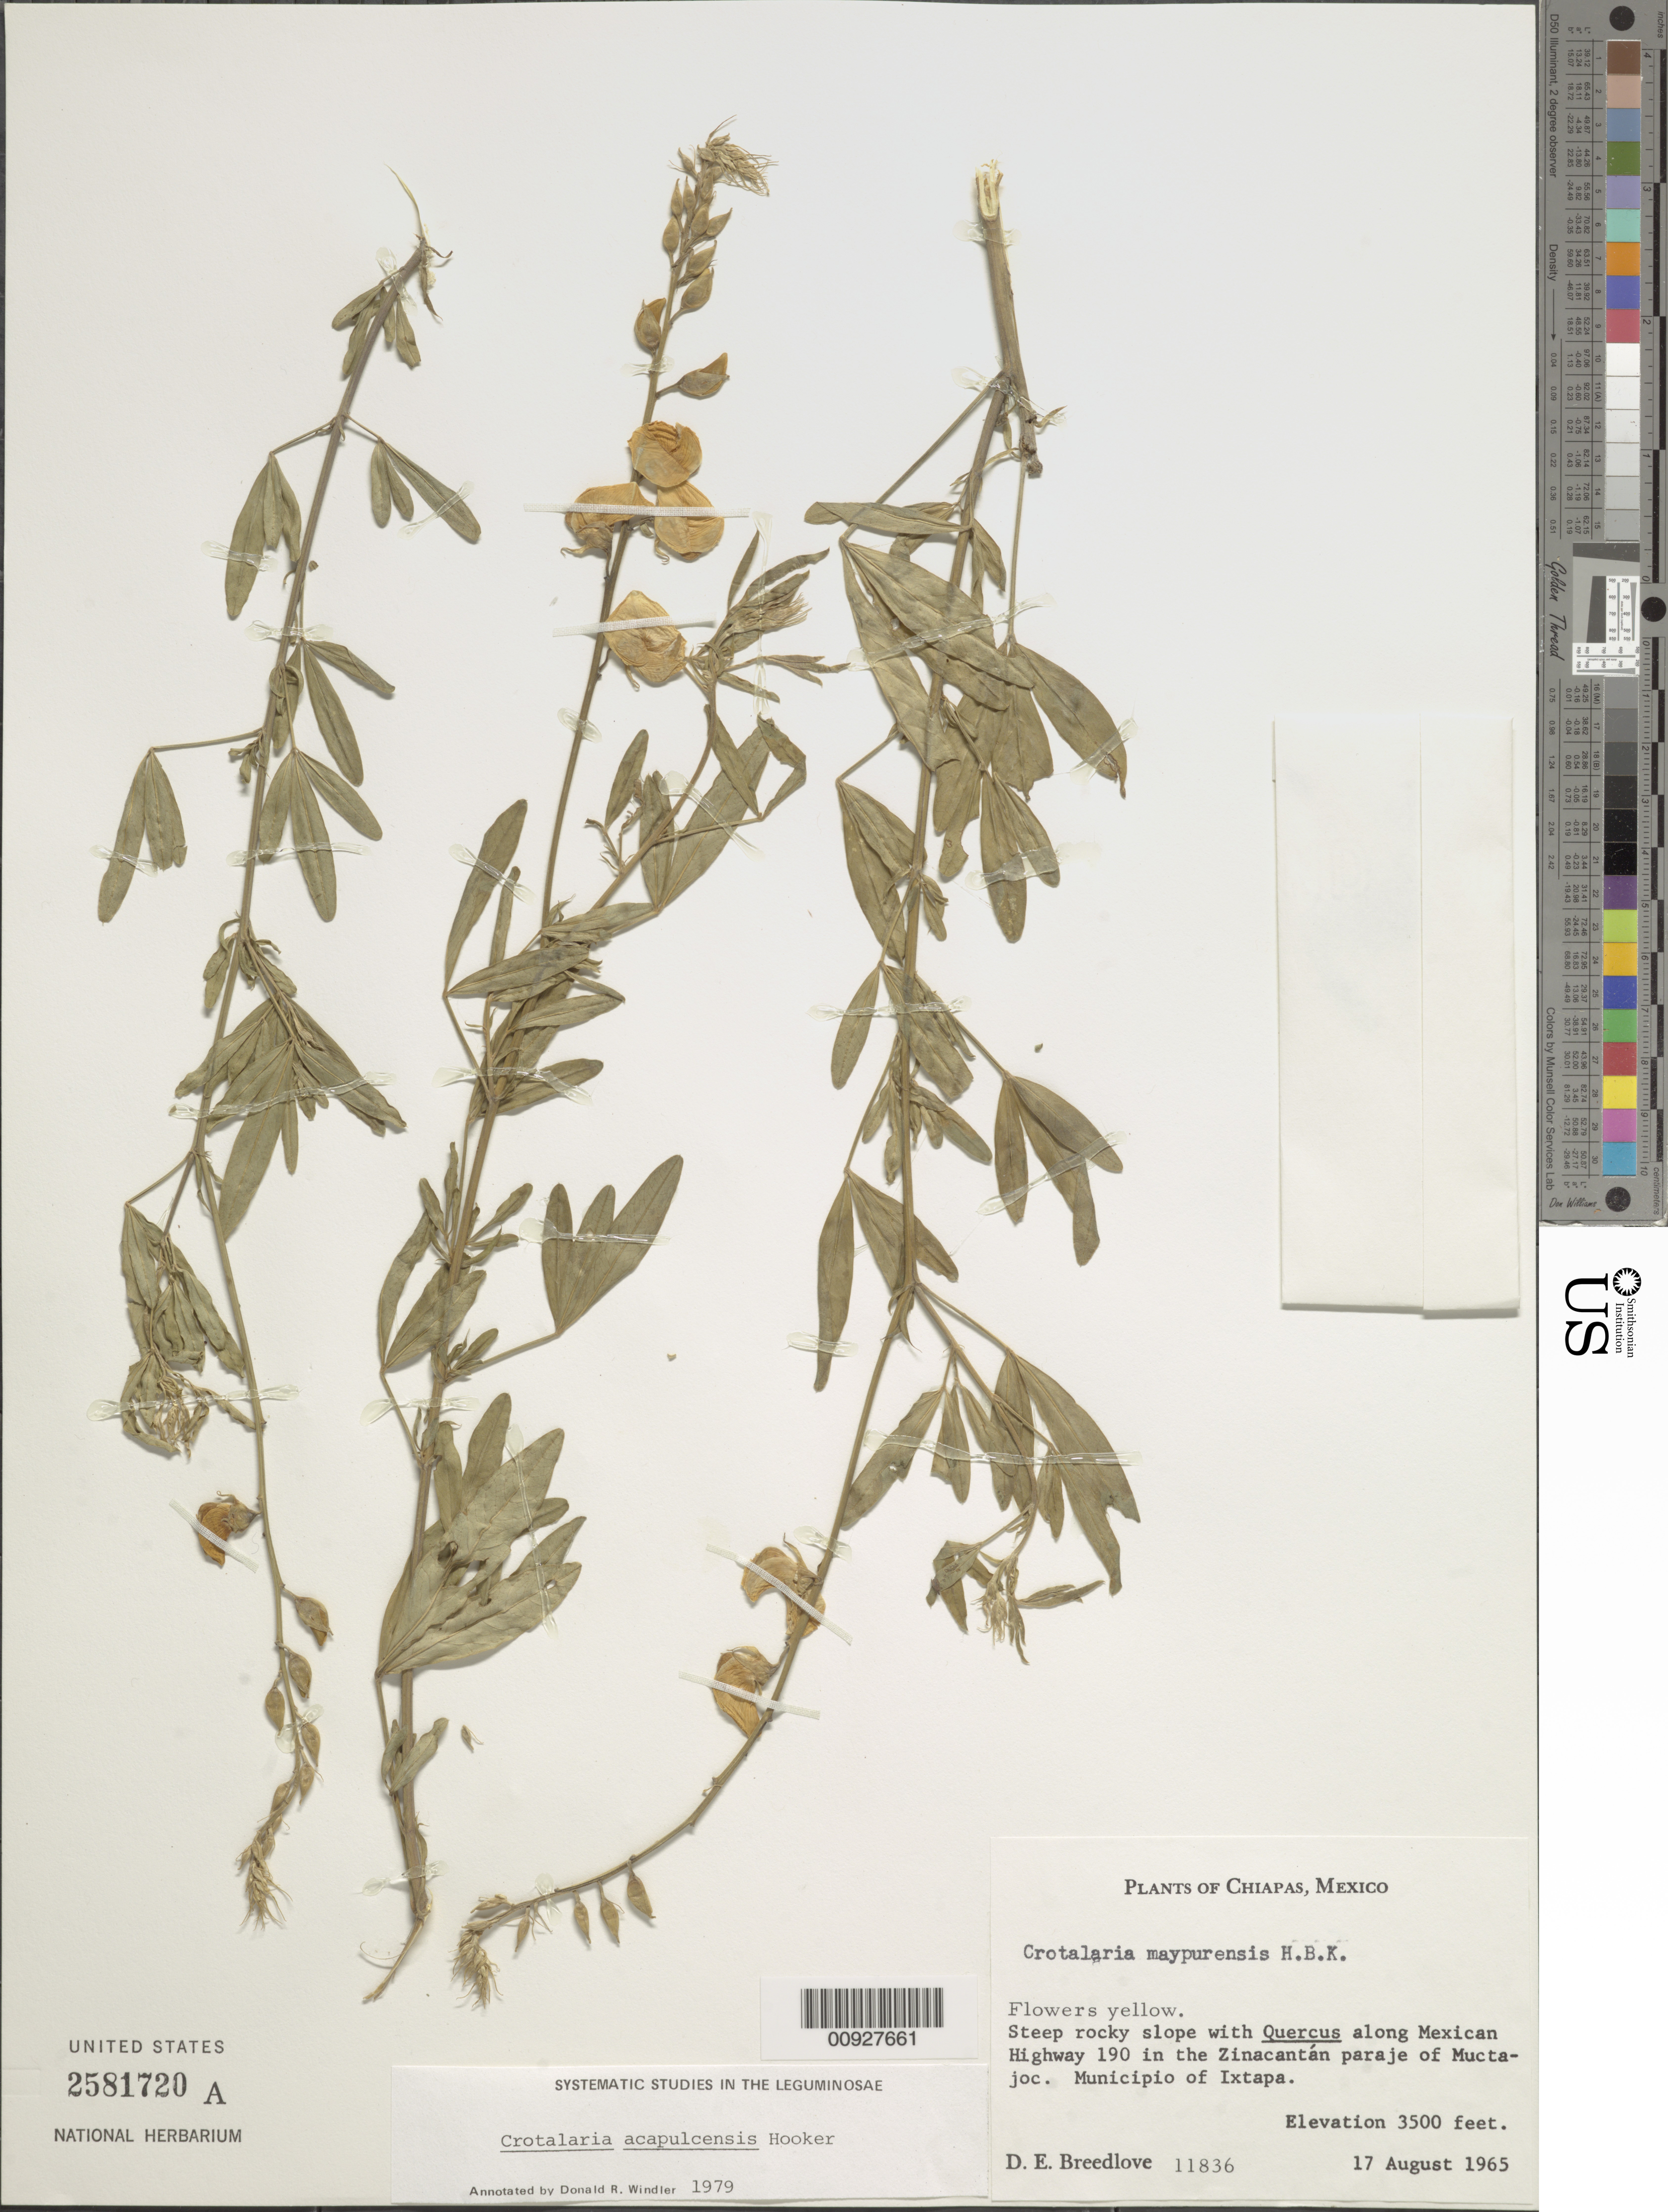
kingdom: Plantae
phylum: Tracheophyta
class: Magnoliopsida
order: Fabales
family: Fabaceae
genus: Crotalaria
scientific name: Crotalaria acapulcensis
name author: Hook. & Arn.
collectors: D. E. Breedlove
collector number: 11836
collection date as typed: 17 Aug 1965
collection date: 1965-08-17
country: Mexico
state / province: Chiapas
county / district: Ixtapa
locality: Along Mexican Highway 190 in the Zinacantán paraje of Muctajoc. Municipio of Ixtapa, Chiapas.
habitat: Steep rocky slope with Quercus.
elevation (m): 1067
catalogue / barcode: US 2581720A